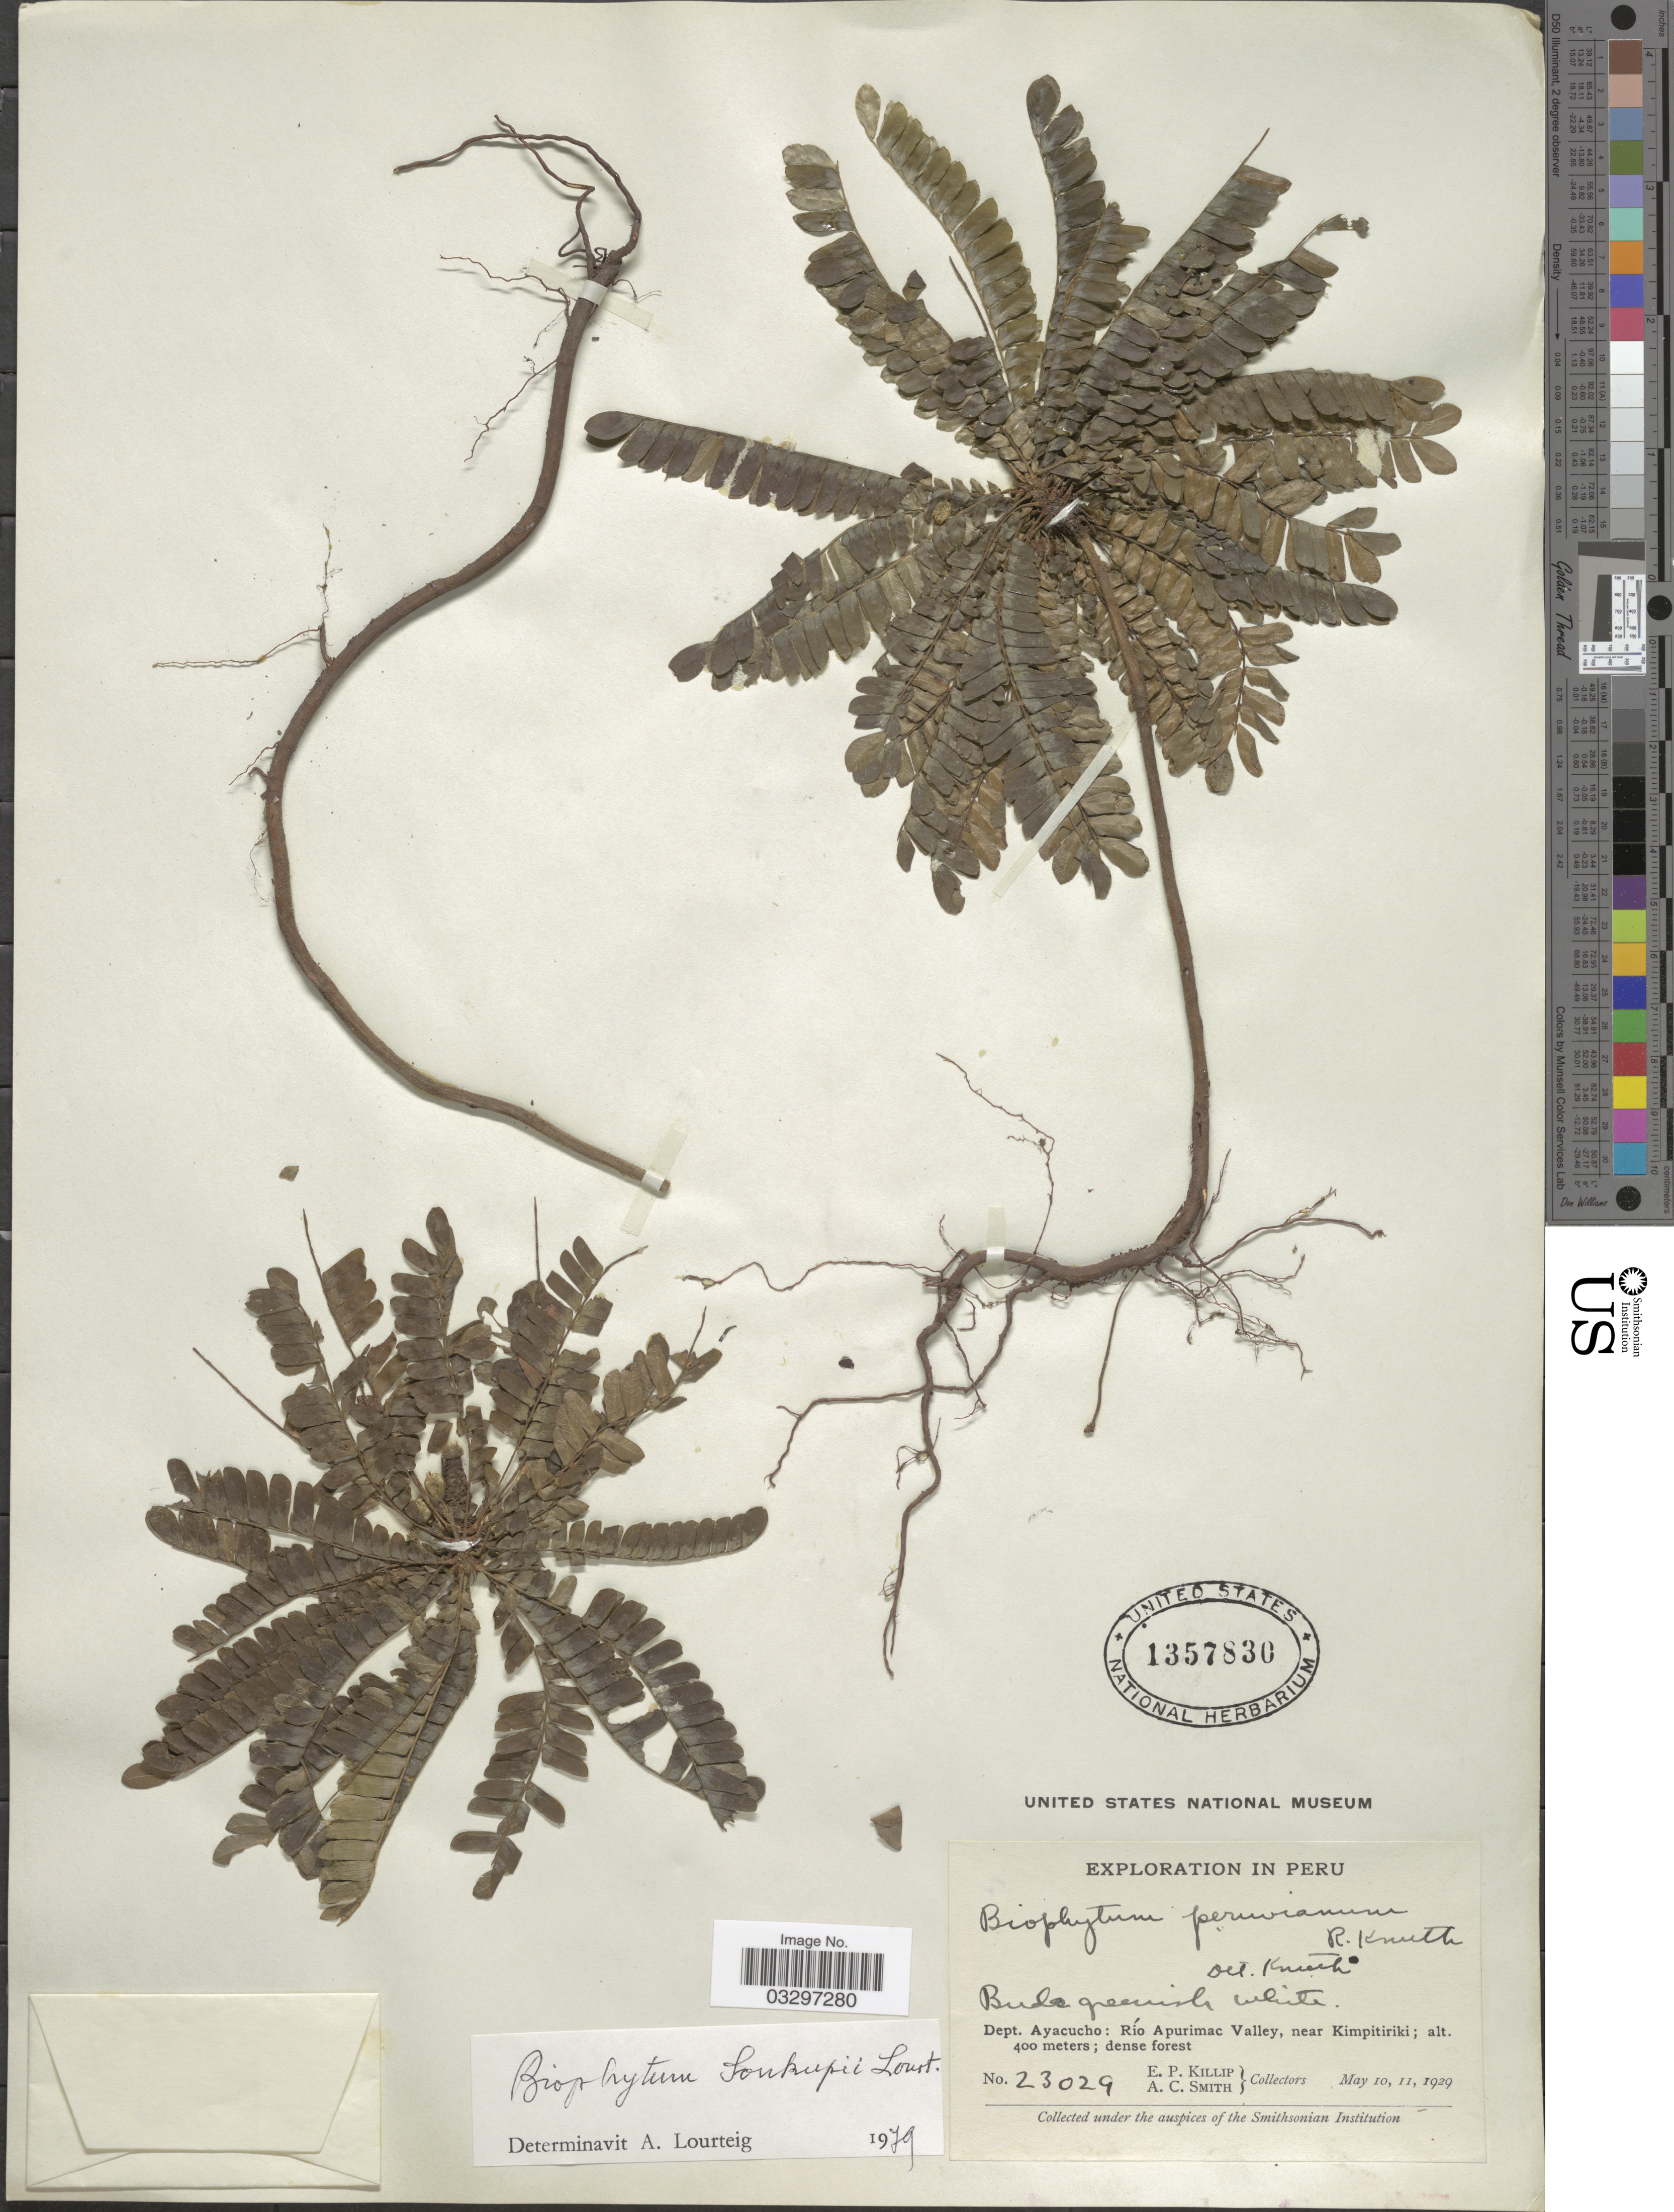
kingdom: Plantae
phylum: Tracheophyta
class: Magnoliopsida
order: Oxalidales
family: Oxalidaceae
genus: Biophytum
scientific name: Biophytum soukupii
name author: Lourteig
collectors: E. P. Killip & A. C. Smith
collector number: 23029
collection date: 1929-05-10/1929-05-11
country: Peru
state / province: Ayacucho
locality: Dept. Ayacucho: Río Apurimac Valley, near Kimpitiriki.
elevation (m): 400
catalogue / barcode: US 1357830